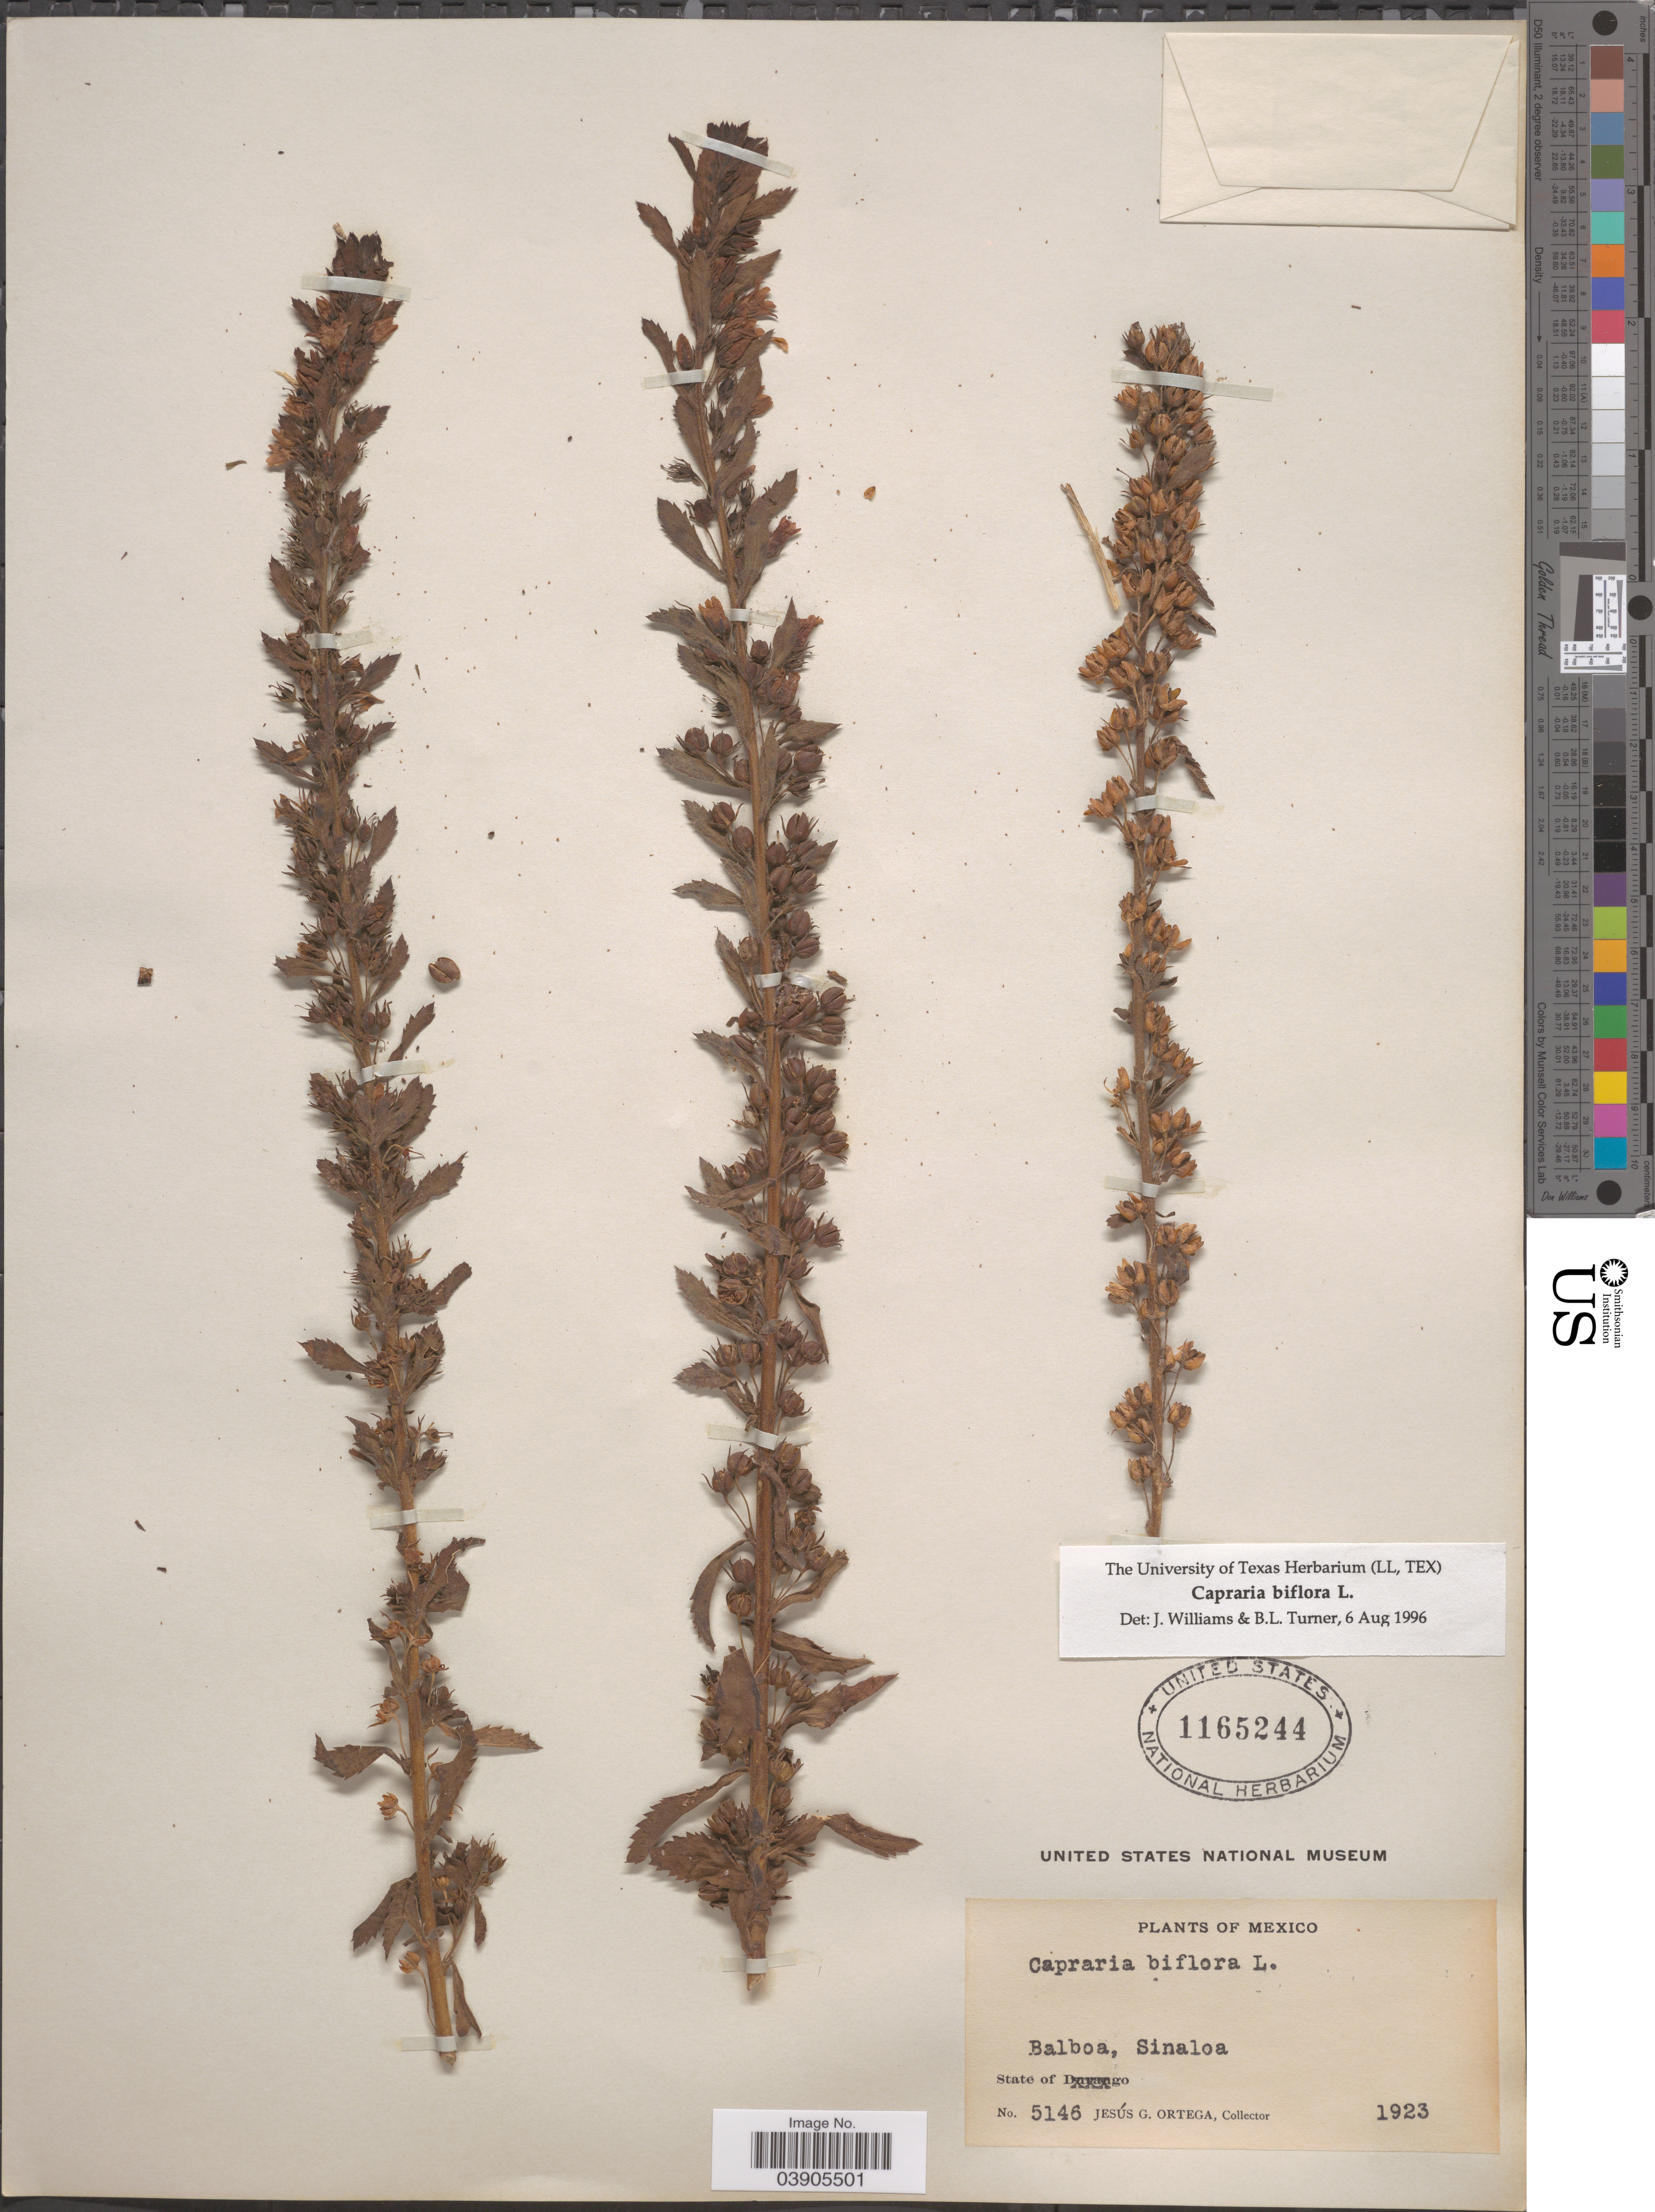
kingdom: Plantae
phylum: Tracheophyta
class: Magnoliopsida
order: Lamiales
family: Scrophulariaceae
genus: Capraria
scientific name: Capraria biflora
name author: L.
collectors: J. Ortega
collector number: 5146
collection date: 1923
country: Mexico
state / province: Sinaloa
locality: Balboa.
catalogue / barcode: US 1165244